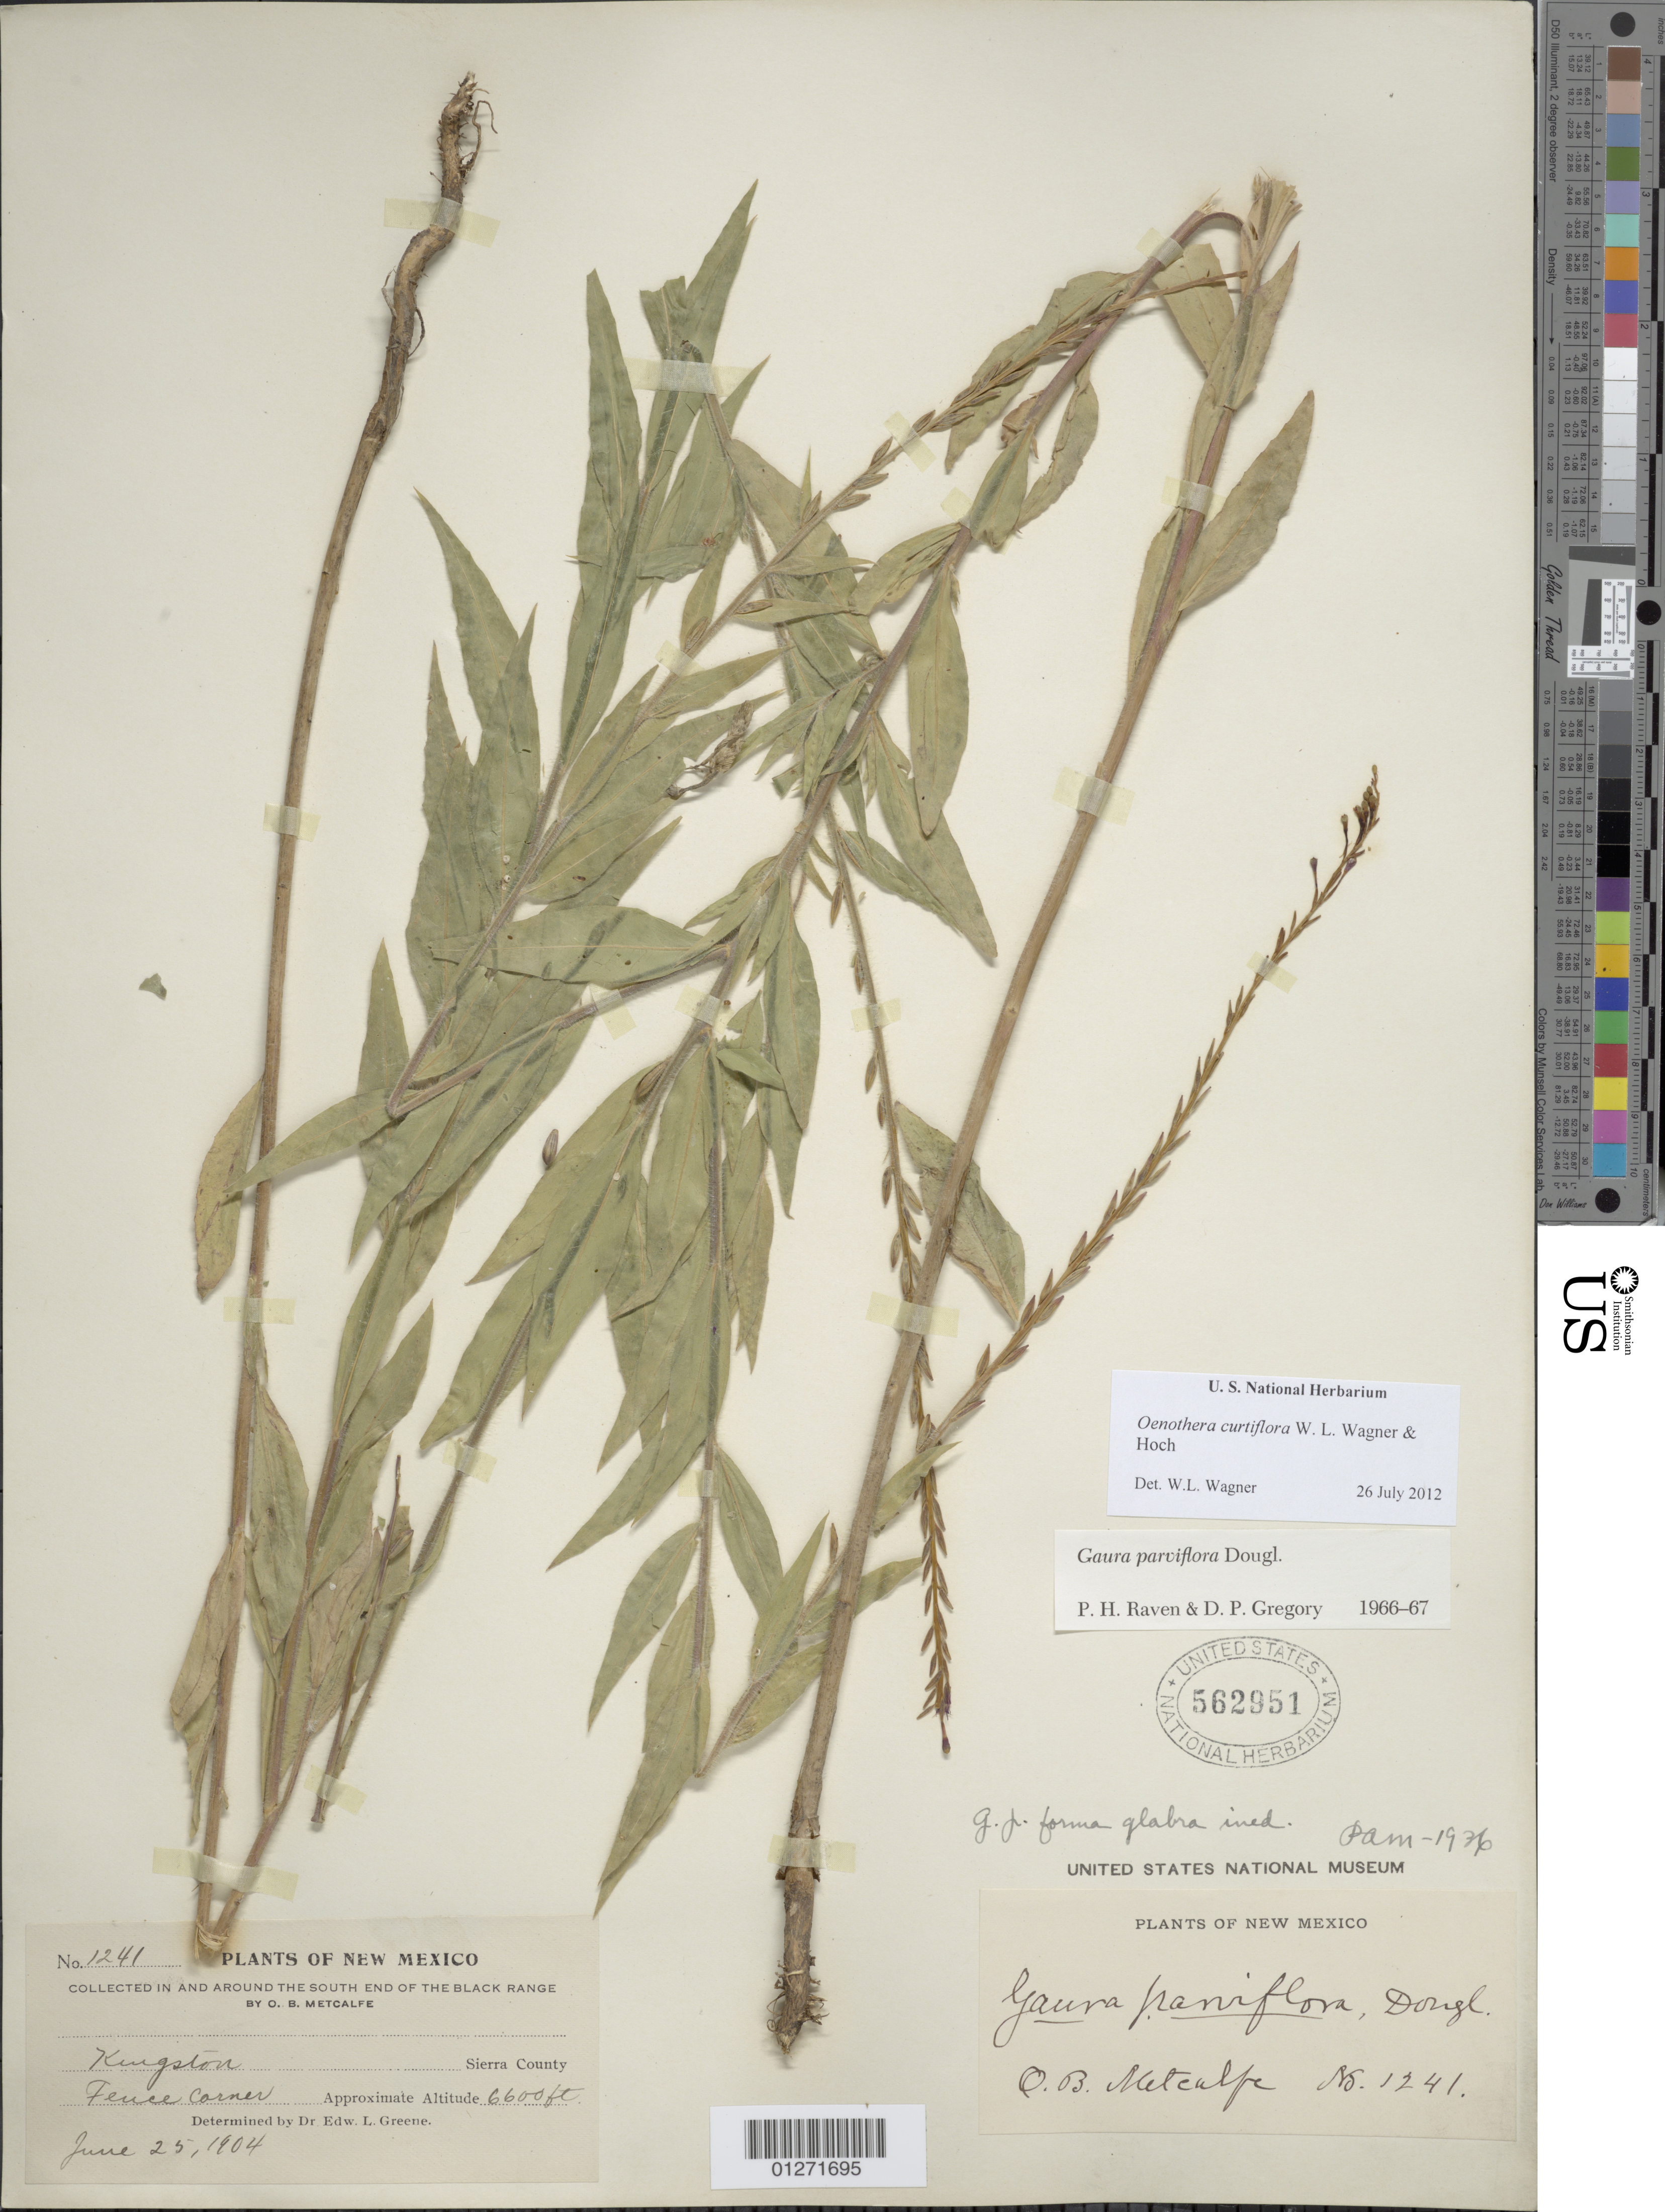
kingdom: Plantae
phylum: Tracheophyta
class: Magnoliopsida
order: Myrtales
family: Onagraceae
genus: Oenothera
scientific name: Oenothera curtiflora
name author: W.L. Wagner & Hoch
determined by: Wagner, W. L., (BOT), Smithsonian Institution - National Museum of Natural History (UNITED STATES)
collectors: O. B. Metcalfe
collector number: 1241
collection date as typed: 25 Jun 1904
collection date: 1904-06-25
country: United States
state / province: New Mexico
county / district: Sierra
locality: Kingston.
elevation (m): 2012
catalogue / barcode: US 562951